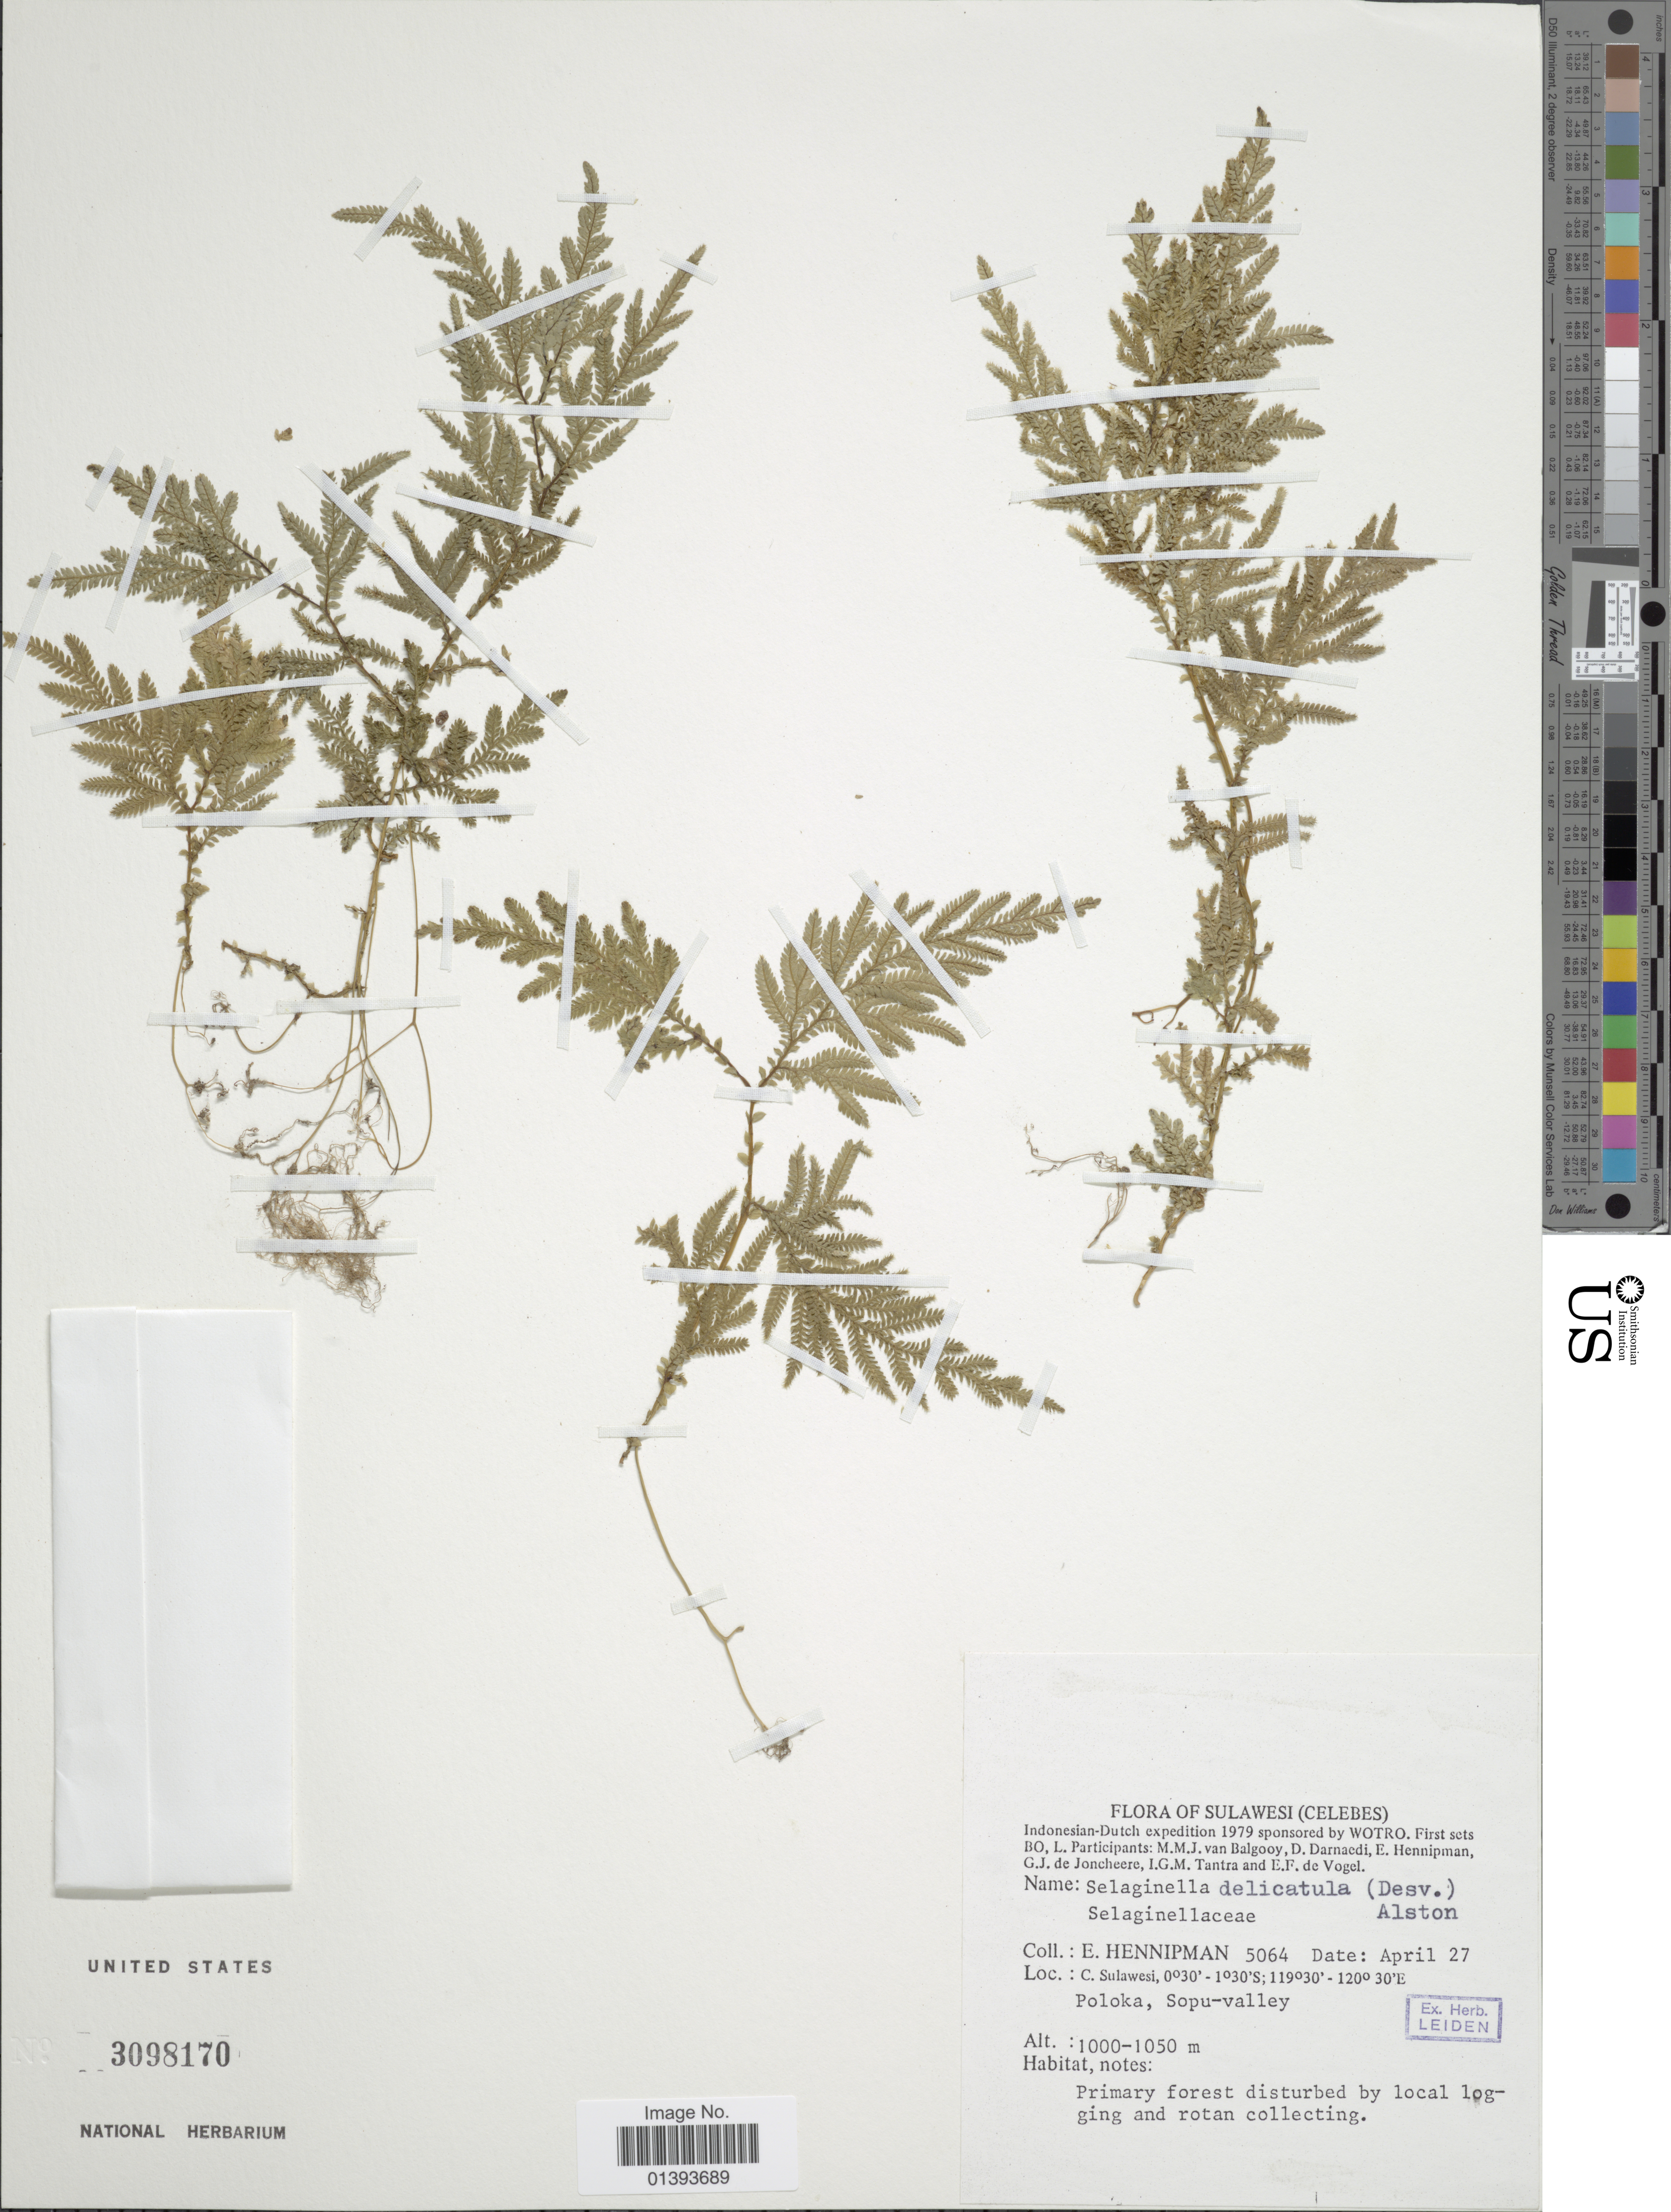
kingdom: Plantae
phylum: Tracheophyta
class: Lycopodiopsida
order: Selaginellales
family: Selaginellaceae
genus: Selaginella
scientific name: Selaginella delicatula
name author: (Desv.) Alston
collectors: E. Hennipman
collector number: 5064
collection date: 1979-04-27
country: Indonesia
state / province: Sulawesi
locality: Celebes, C. Sulawesi, Poloka, Sopu-valley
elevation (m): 1000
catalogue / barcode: US 3098170